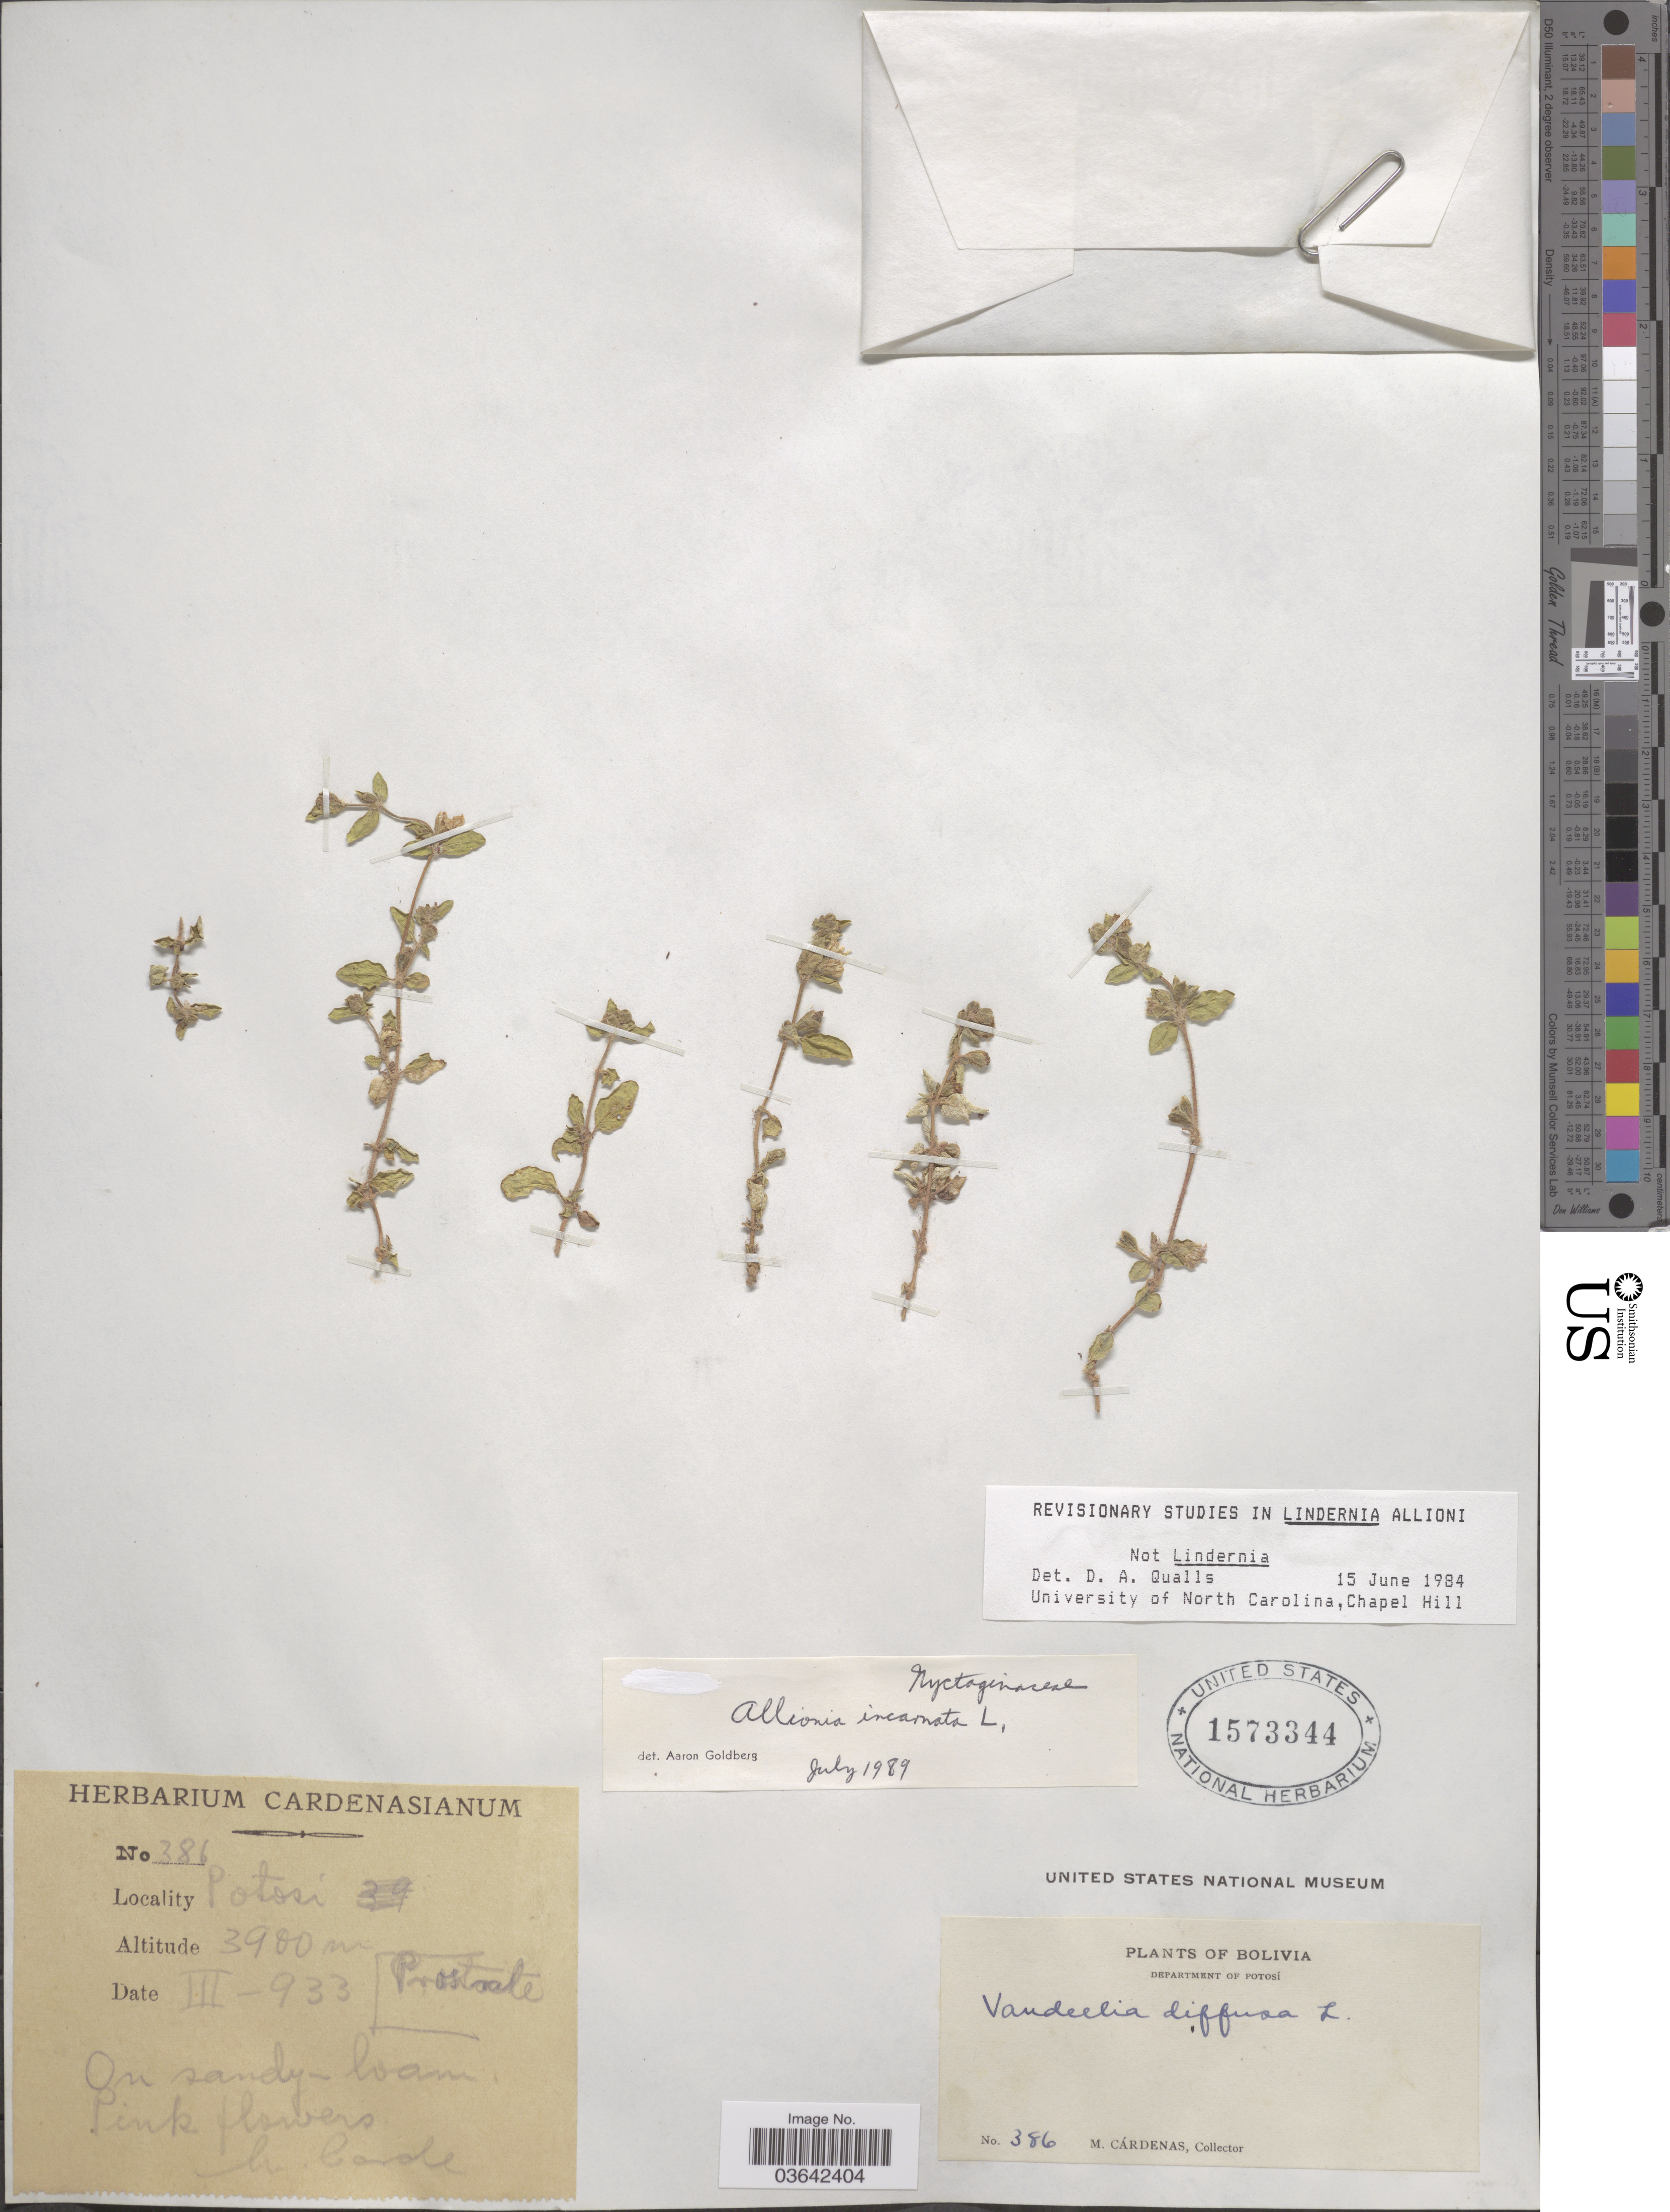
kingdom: Plantae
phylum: Tracheophyta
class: Magnoliopsida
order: Caryophyllales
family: Nyctaginaceae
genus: Allionia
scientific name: Allionia incarnata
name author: L.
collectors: M. Cárdenas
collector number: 386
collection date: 1933-03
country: Bolivia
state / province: Potosi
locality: Department of Potosí. Potosi.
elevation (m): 3900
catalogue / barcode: US 1573344